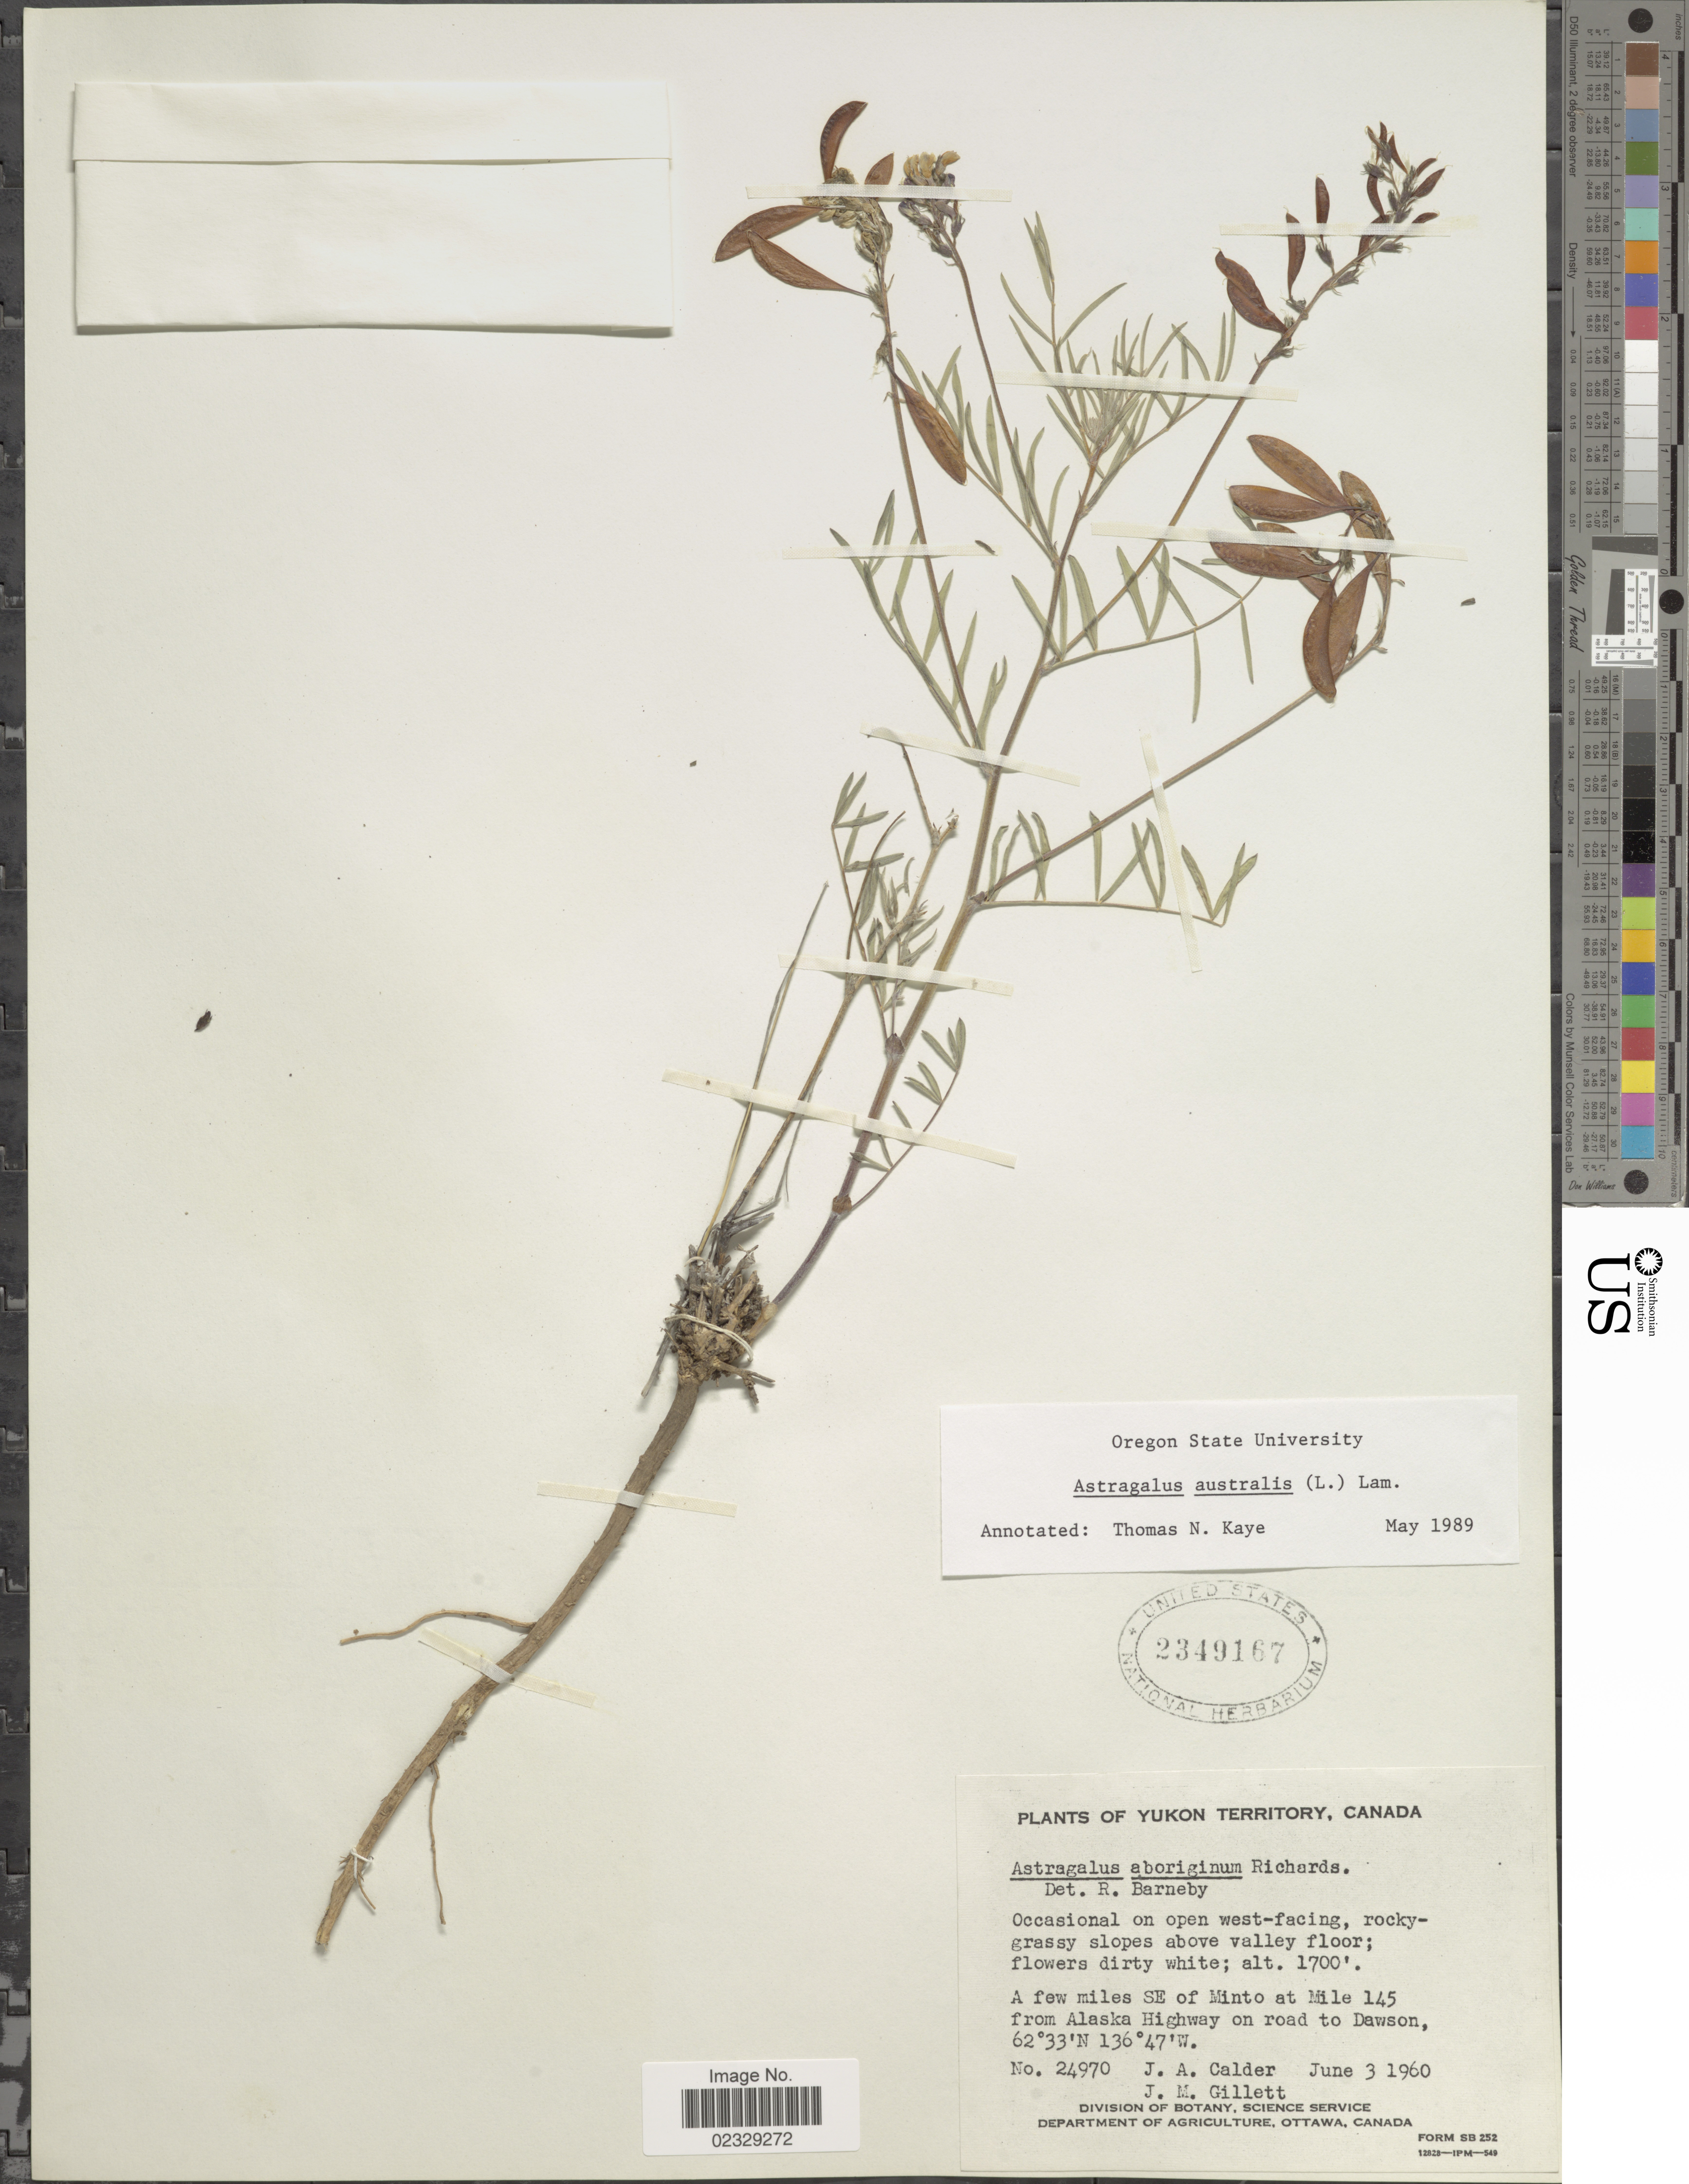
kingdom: Plantae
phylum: Tracheophyta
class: Magnoliopsida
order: Fabales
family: Fabaceae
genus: Astragalus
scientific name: Astragalus australis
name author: (L.) Lam.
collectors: J. A. Calder & J. M. Gillett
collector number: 24970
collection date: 1960-06-03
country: Canada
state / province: Yukon Territory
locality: Occasional on open west-facing, rocky-grassy slope above valley floor flowers dirty white, A few miles SE of Minto at Mile 145 from Alaska Highway on road to Dawson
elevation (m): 518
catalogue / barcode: US 2349167